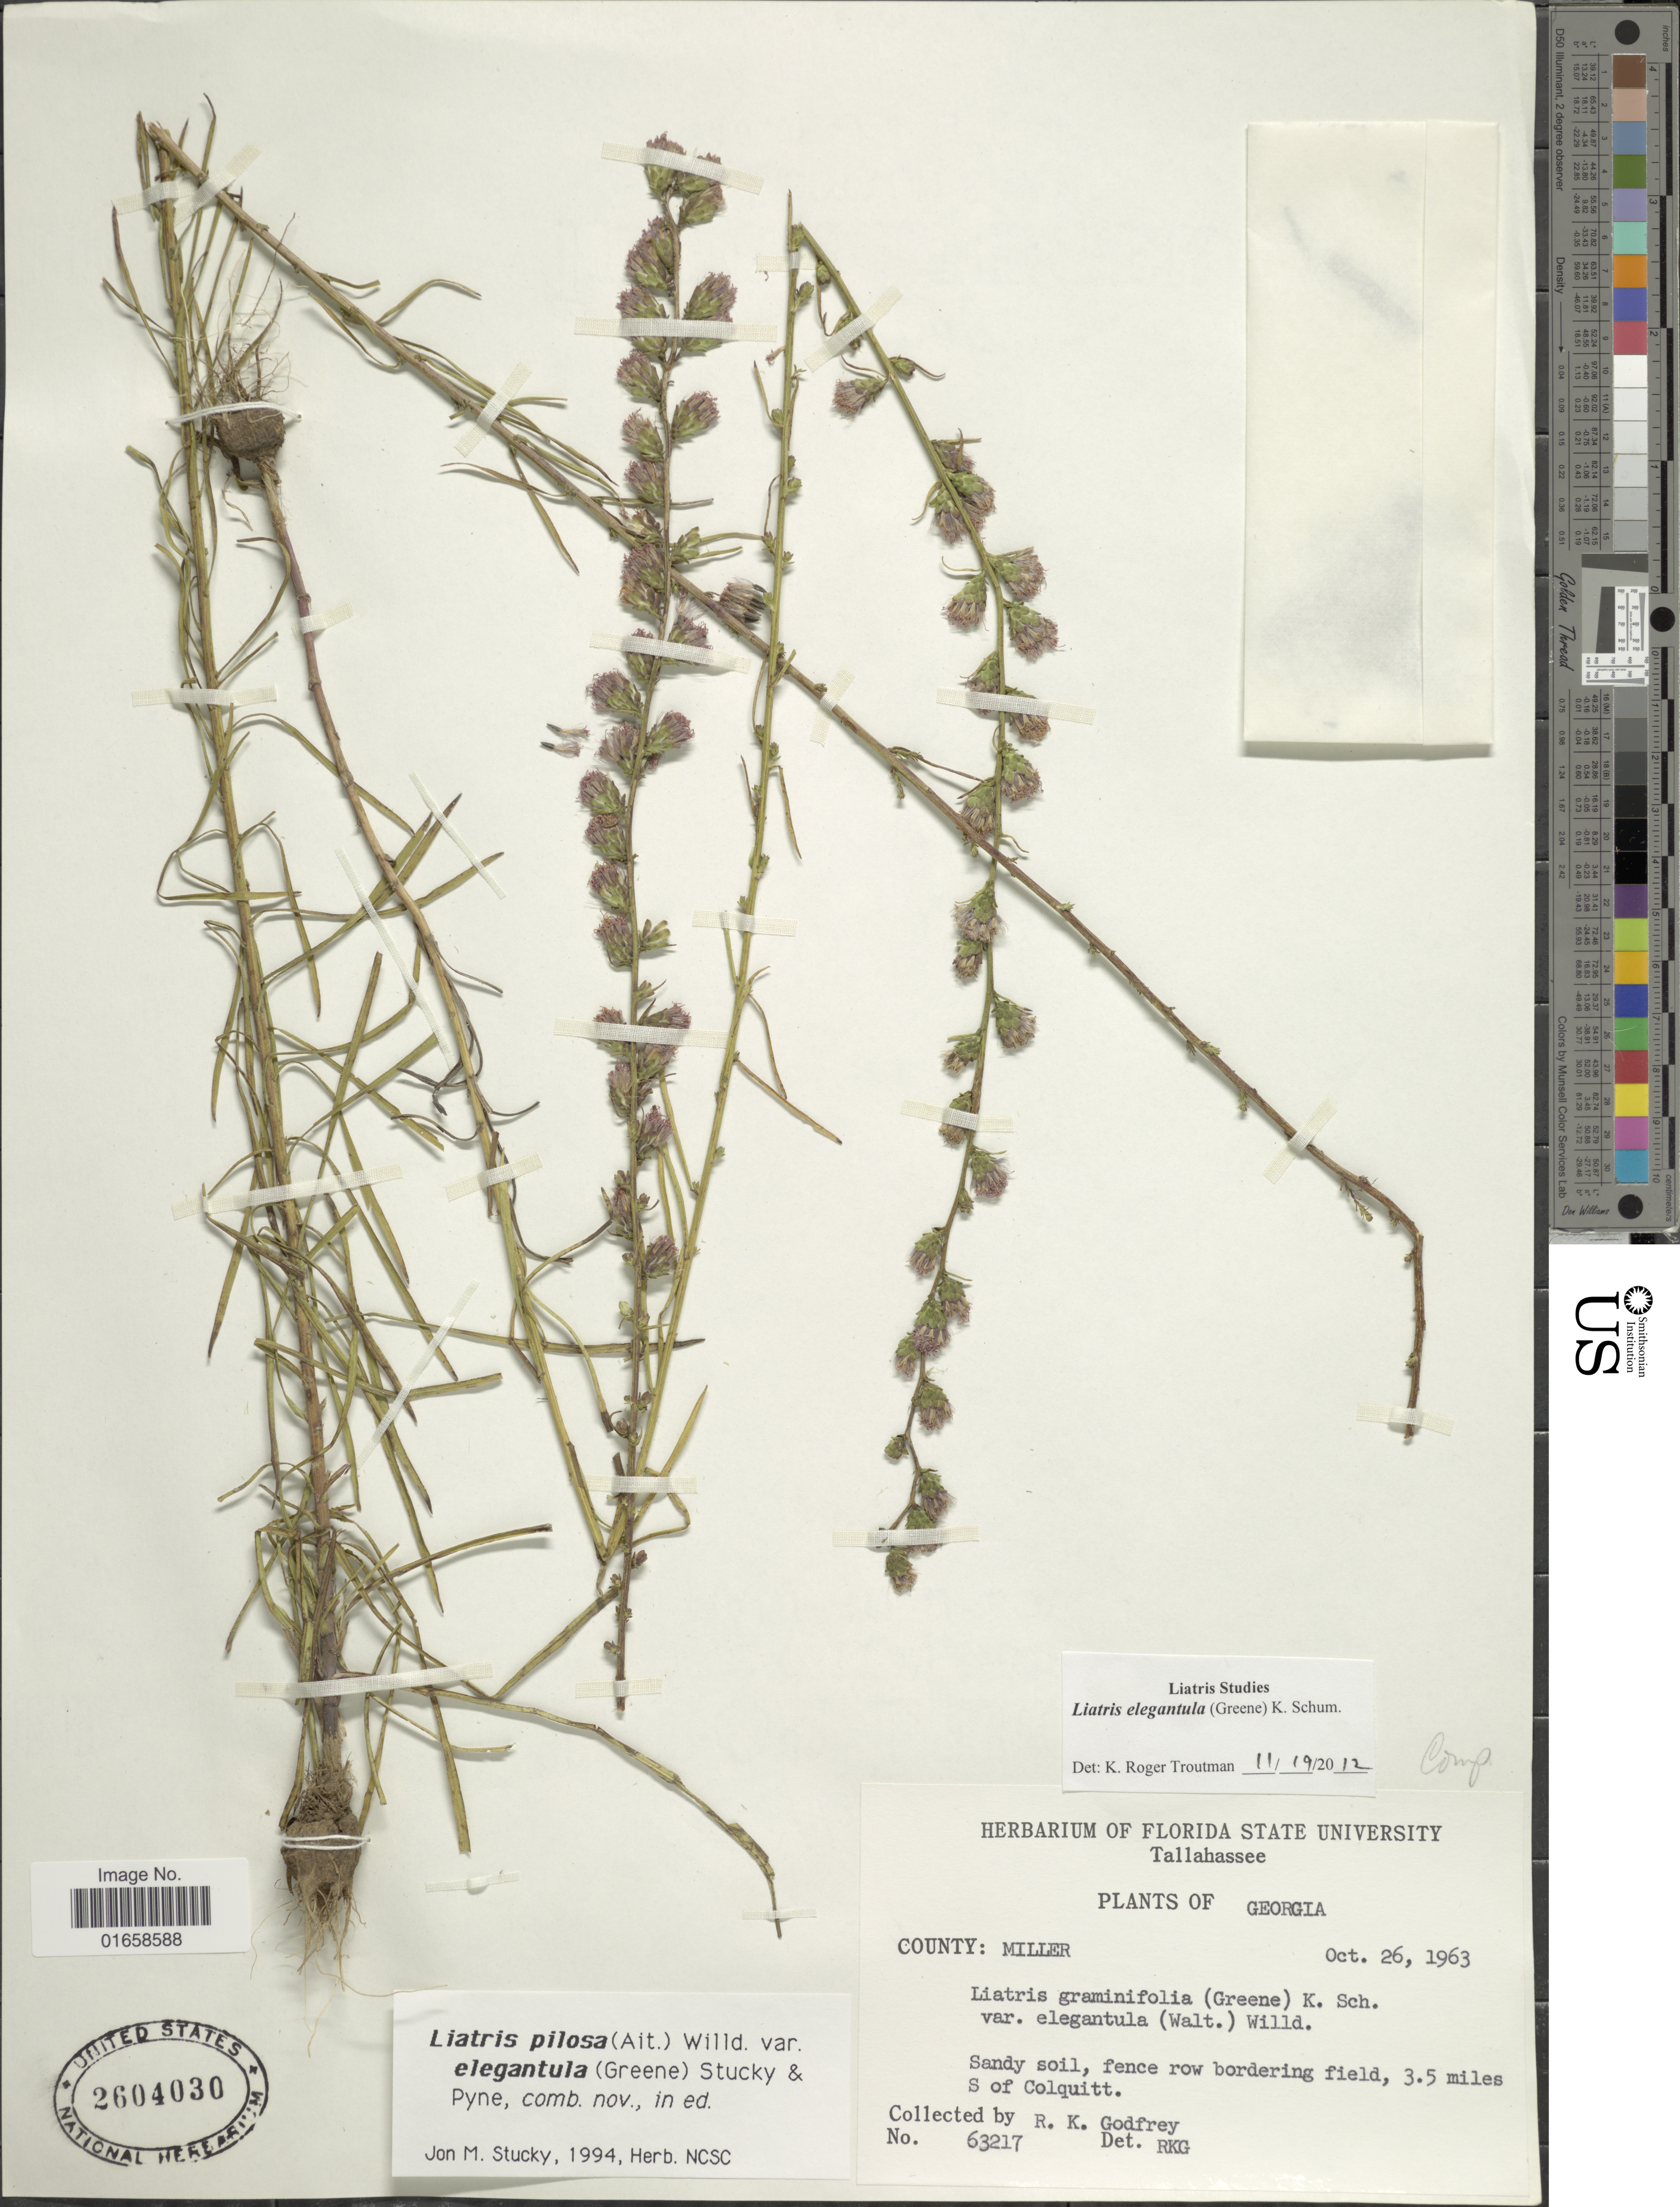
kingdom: Plantae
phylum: Tracheophyta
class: Magnoliopsida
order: Asterales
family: Asteraceae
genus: Liatris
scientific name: Liatris elegantula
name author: (Greene) K. Schum.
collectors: R. K. Godfrey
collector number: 63217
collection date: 1963-10-26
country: United States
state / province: Georgia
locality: Tallahassee, fence row bordering field, 3.5 miles S of Colquitt, County: Miller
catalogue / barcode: US 2604030